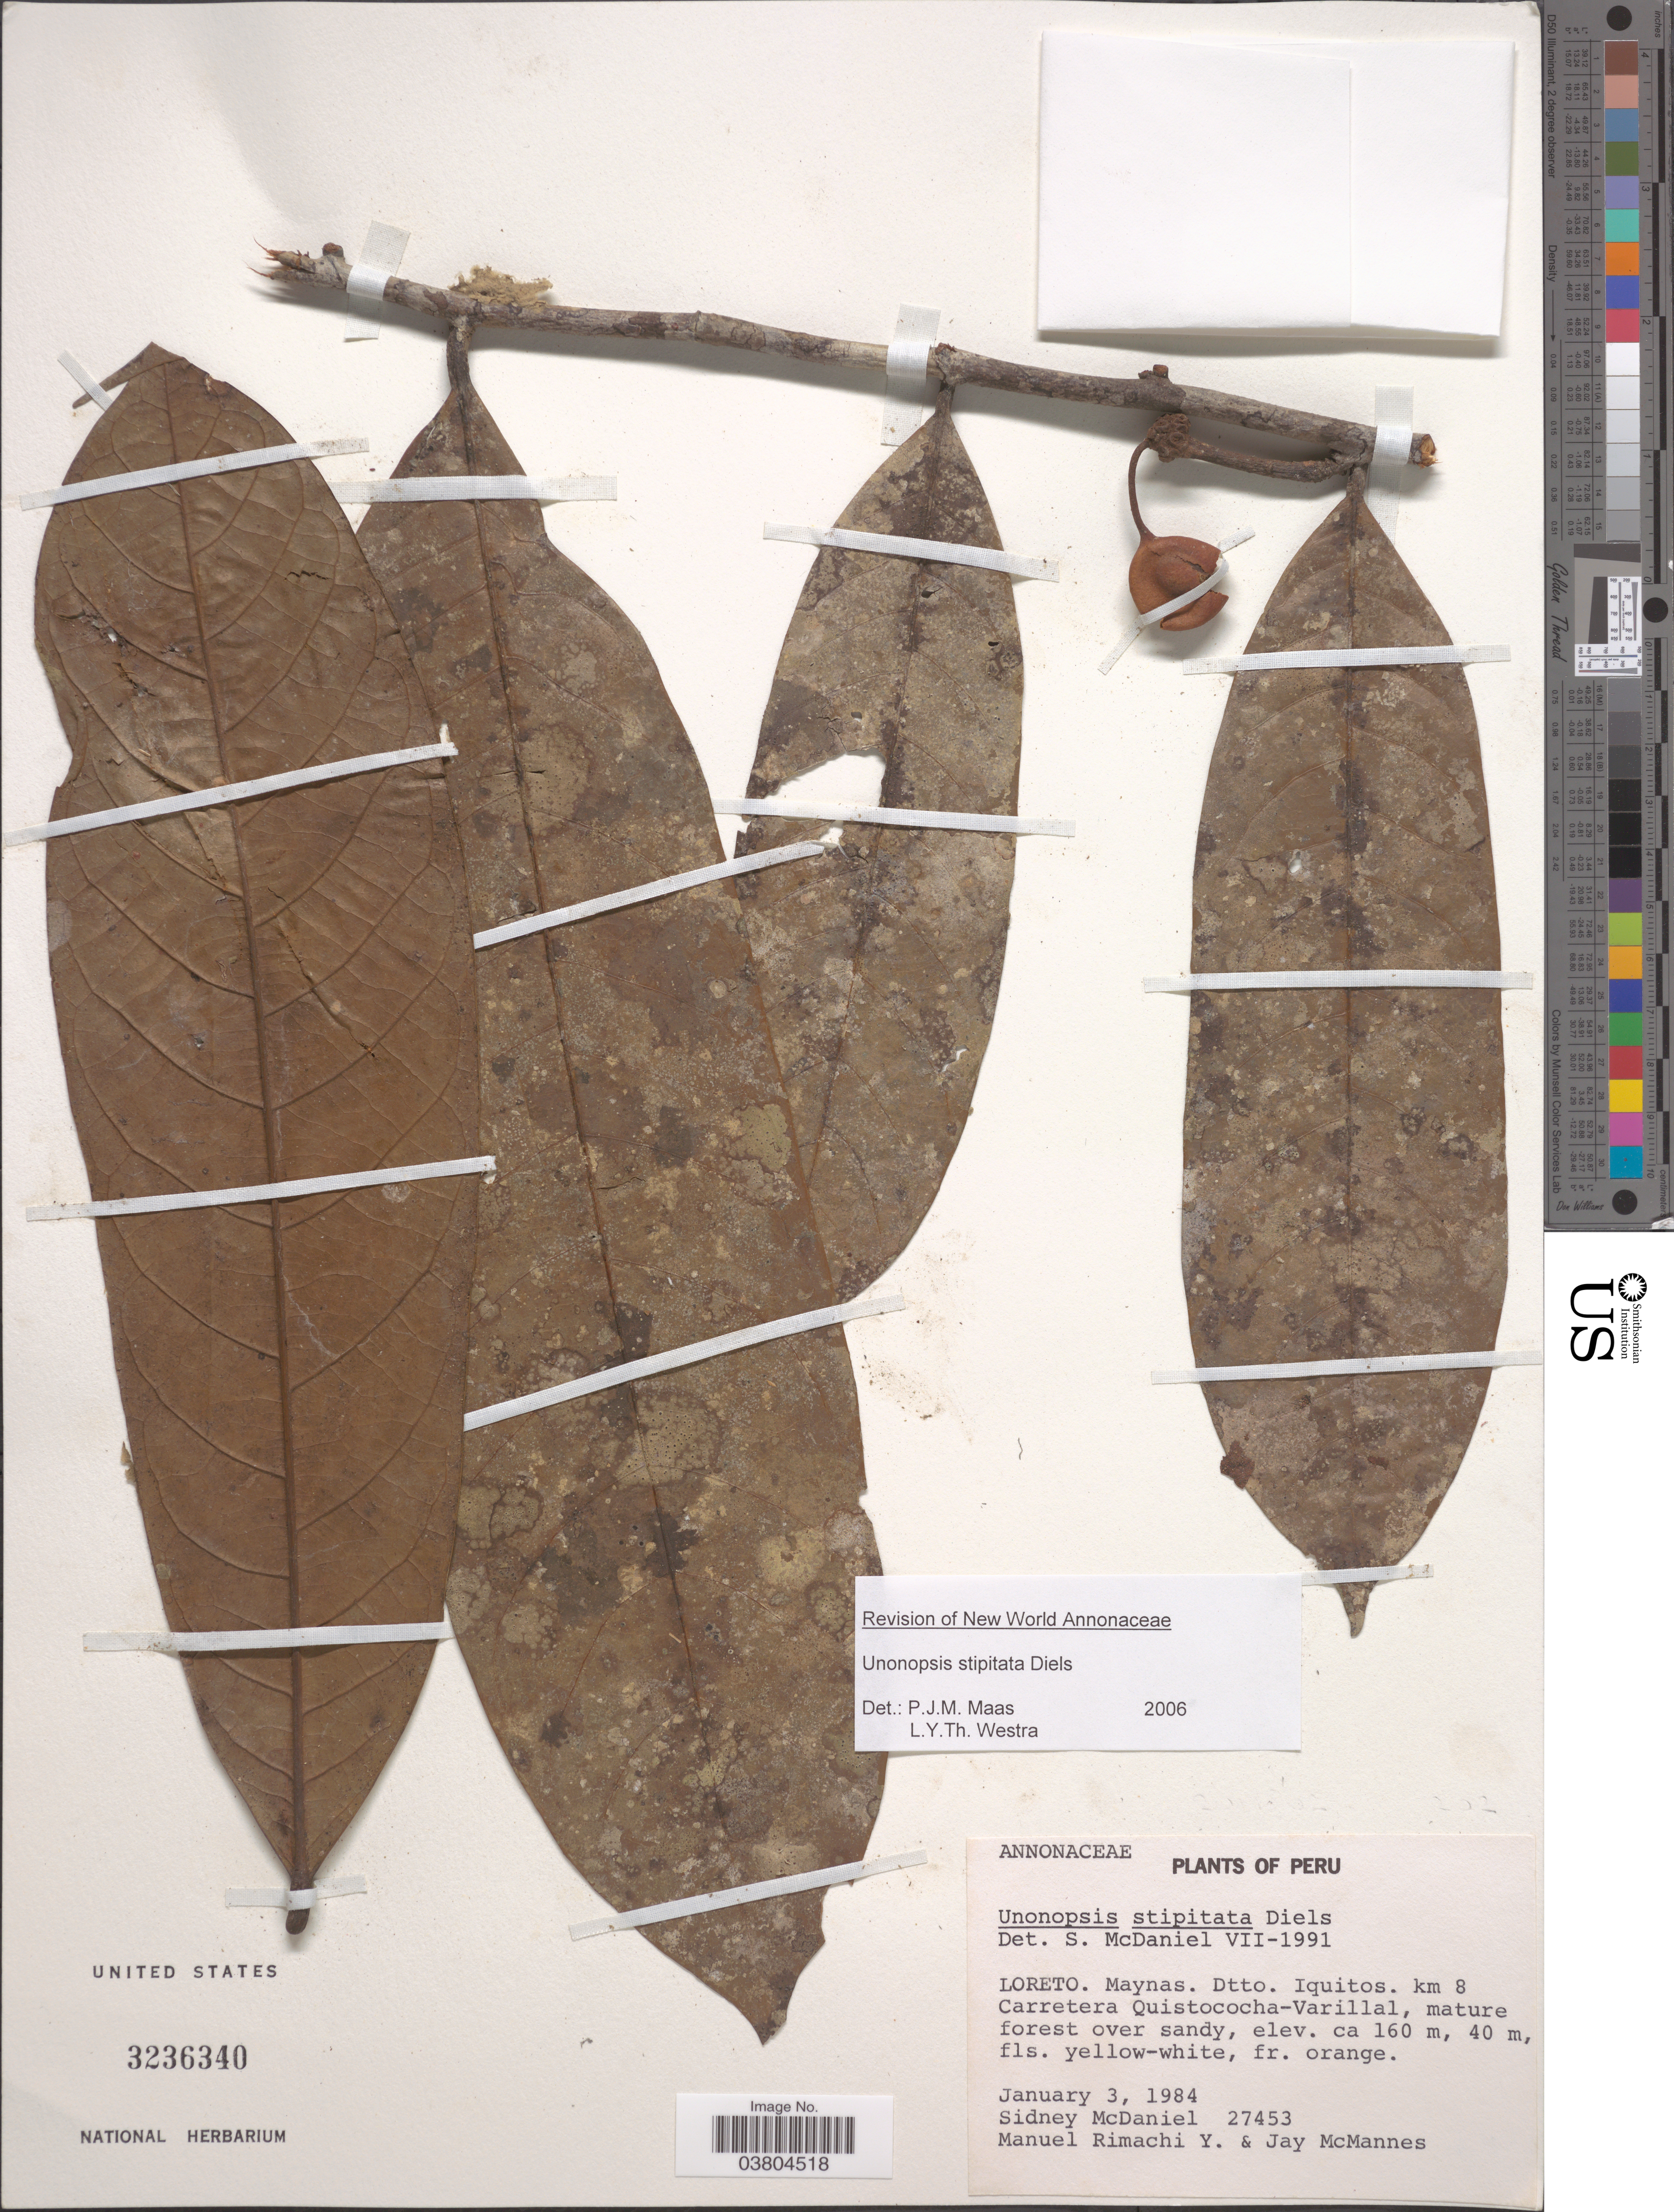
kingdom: Plantae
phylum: Tracheophyta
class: Magnoliopsida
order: Magnoliales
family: Annonaceae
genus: Unonopsis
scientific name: Unonopsis stipitata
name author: Diels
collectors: S. McDaniel, M. Rimachi Y. & J. McMannes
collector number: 27453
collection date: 1984-01-03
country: Peru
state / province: Loreto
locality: Maynas. Dtto. Iquitos. km 8 Carretera Quistococha-Varillal.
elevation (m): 160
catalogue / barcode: US 3236340